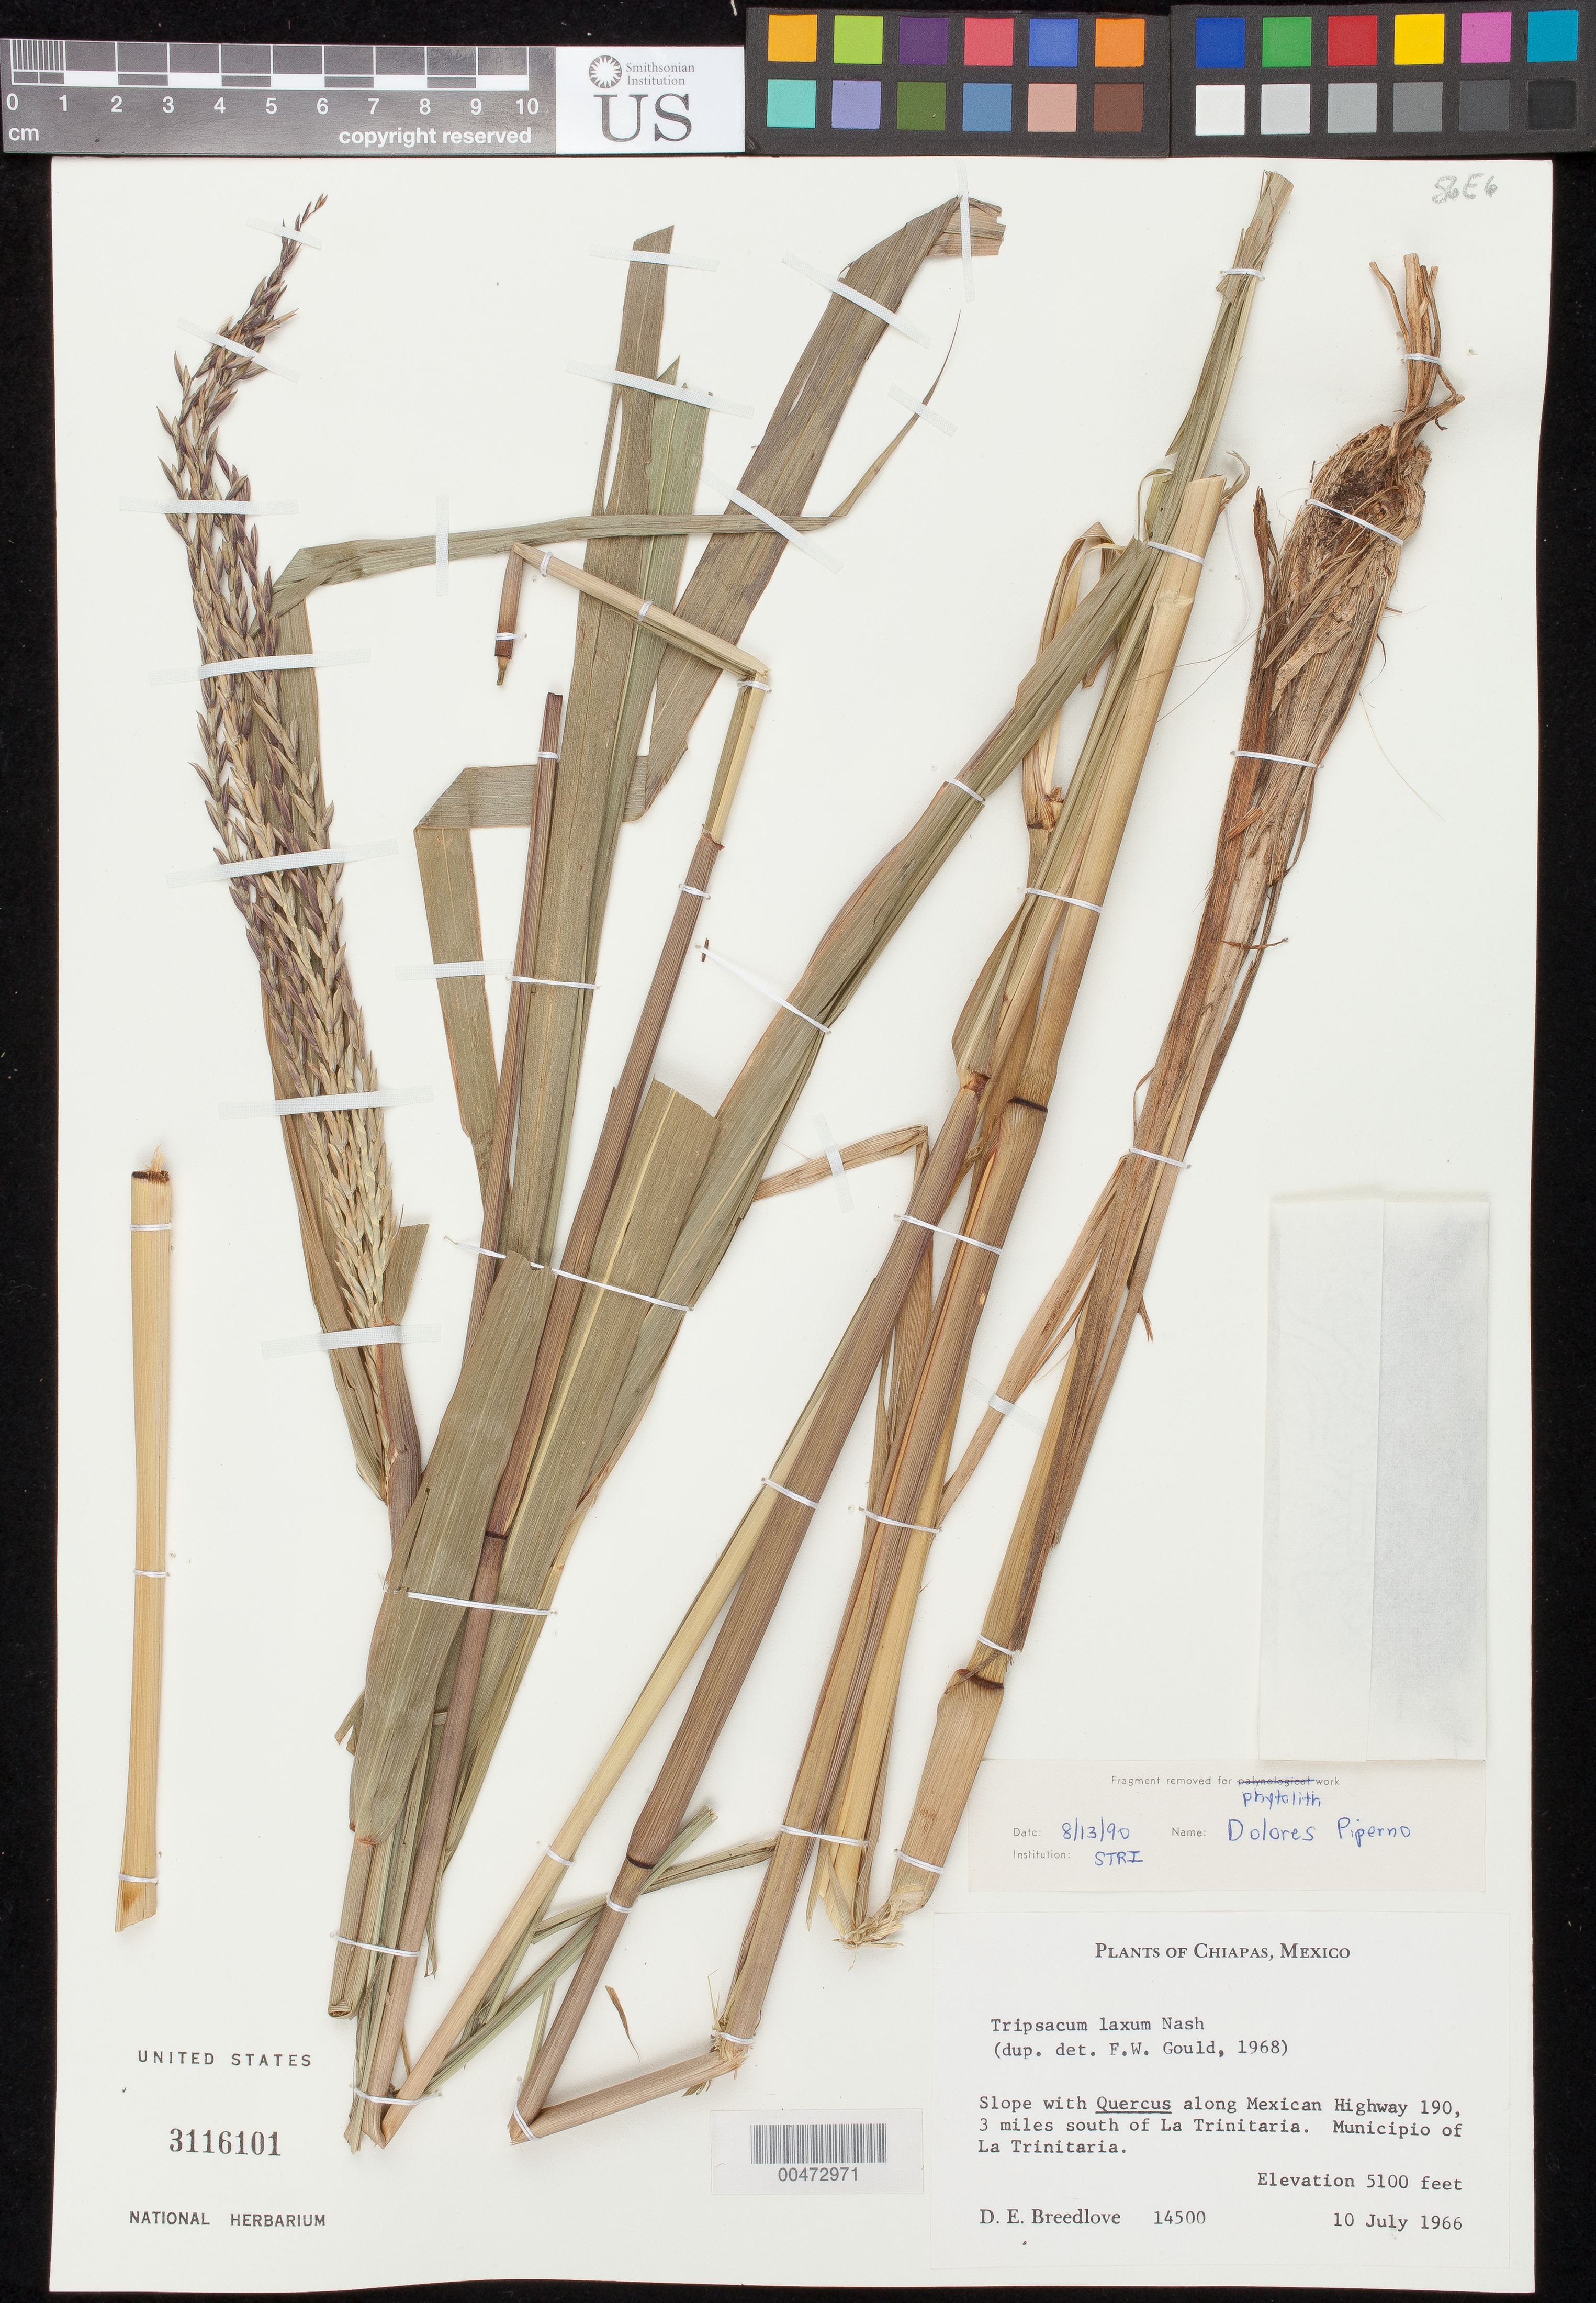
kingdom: Plantae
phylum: Tracheophyta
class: Liliopsida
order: Poales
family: Poaceae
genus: Tripsacum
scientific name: Tripsacum laxum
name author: Nash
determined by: Gould, F. W.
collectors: D. E. Breedlove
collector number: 14500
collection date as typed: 10 Jul 1966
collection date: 1966-07-10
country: Mexico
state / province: Chiapas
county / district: La Trinitaria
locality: Along Mexican Hwy 190, 3 mi S of La Trinitaria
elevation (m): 1554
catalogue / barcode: US 3116101